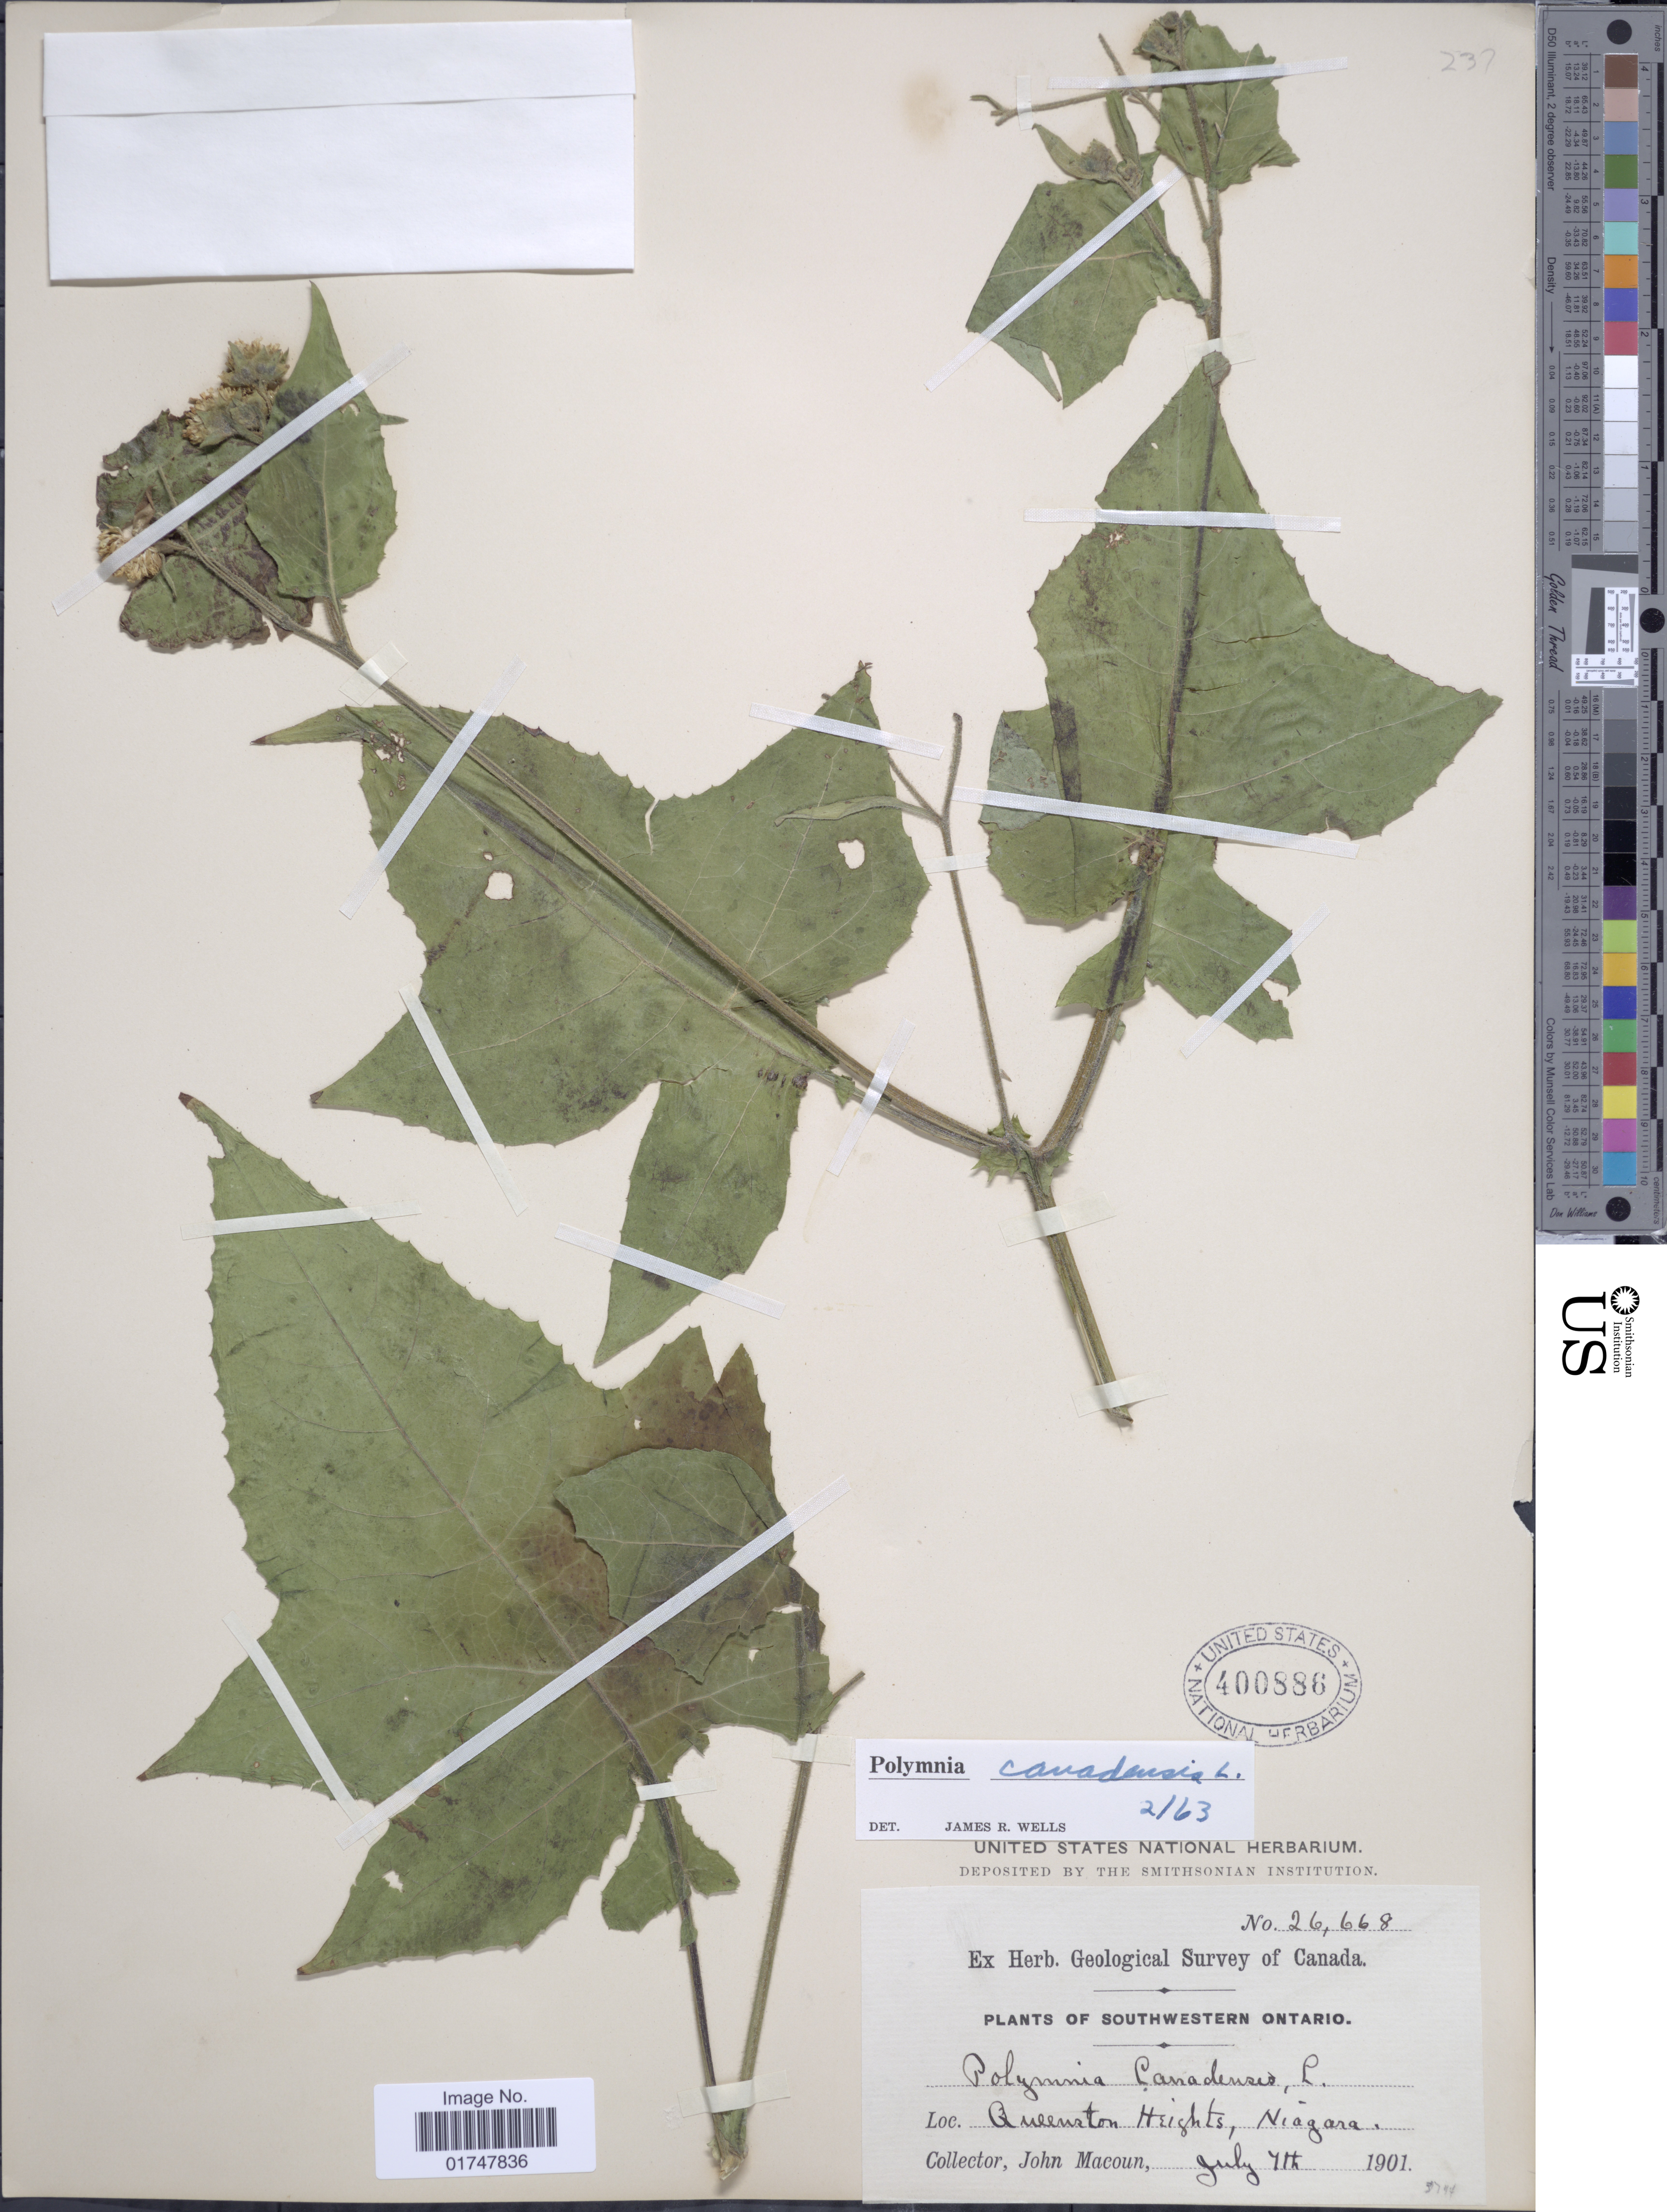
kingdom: Plantae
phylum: Tracheophyta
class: Magnoliopsida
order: Asterales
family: Asteraceae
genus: Polymnia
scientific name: Polymnia canadensis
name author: L.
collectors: J. Macoun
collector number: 26668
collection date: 1901-07-07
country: Canada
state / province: Ontario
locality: Southwestern Ontario, Queenston Heights, Niagara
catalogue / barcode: US 400886